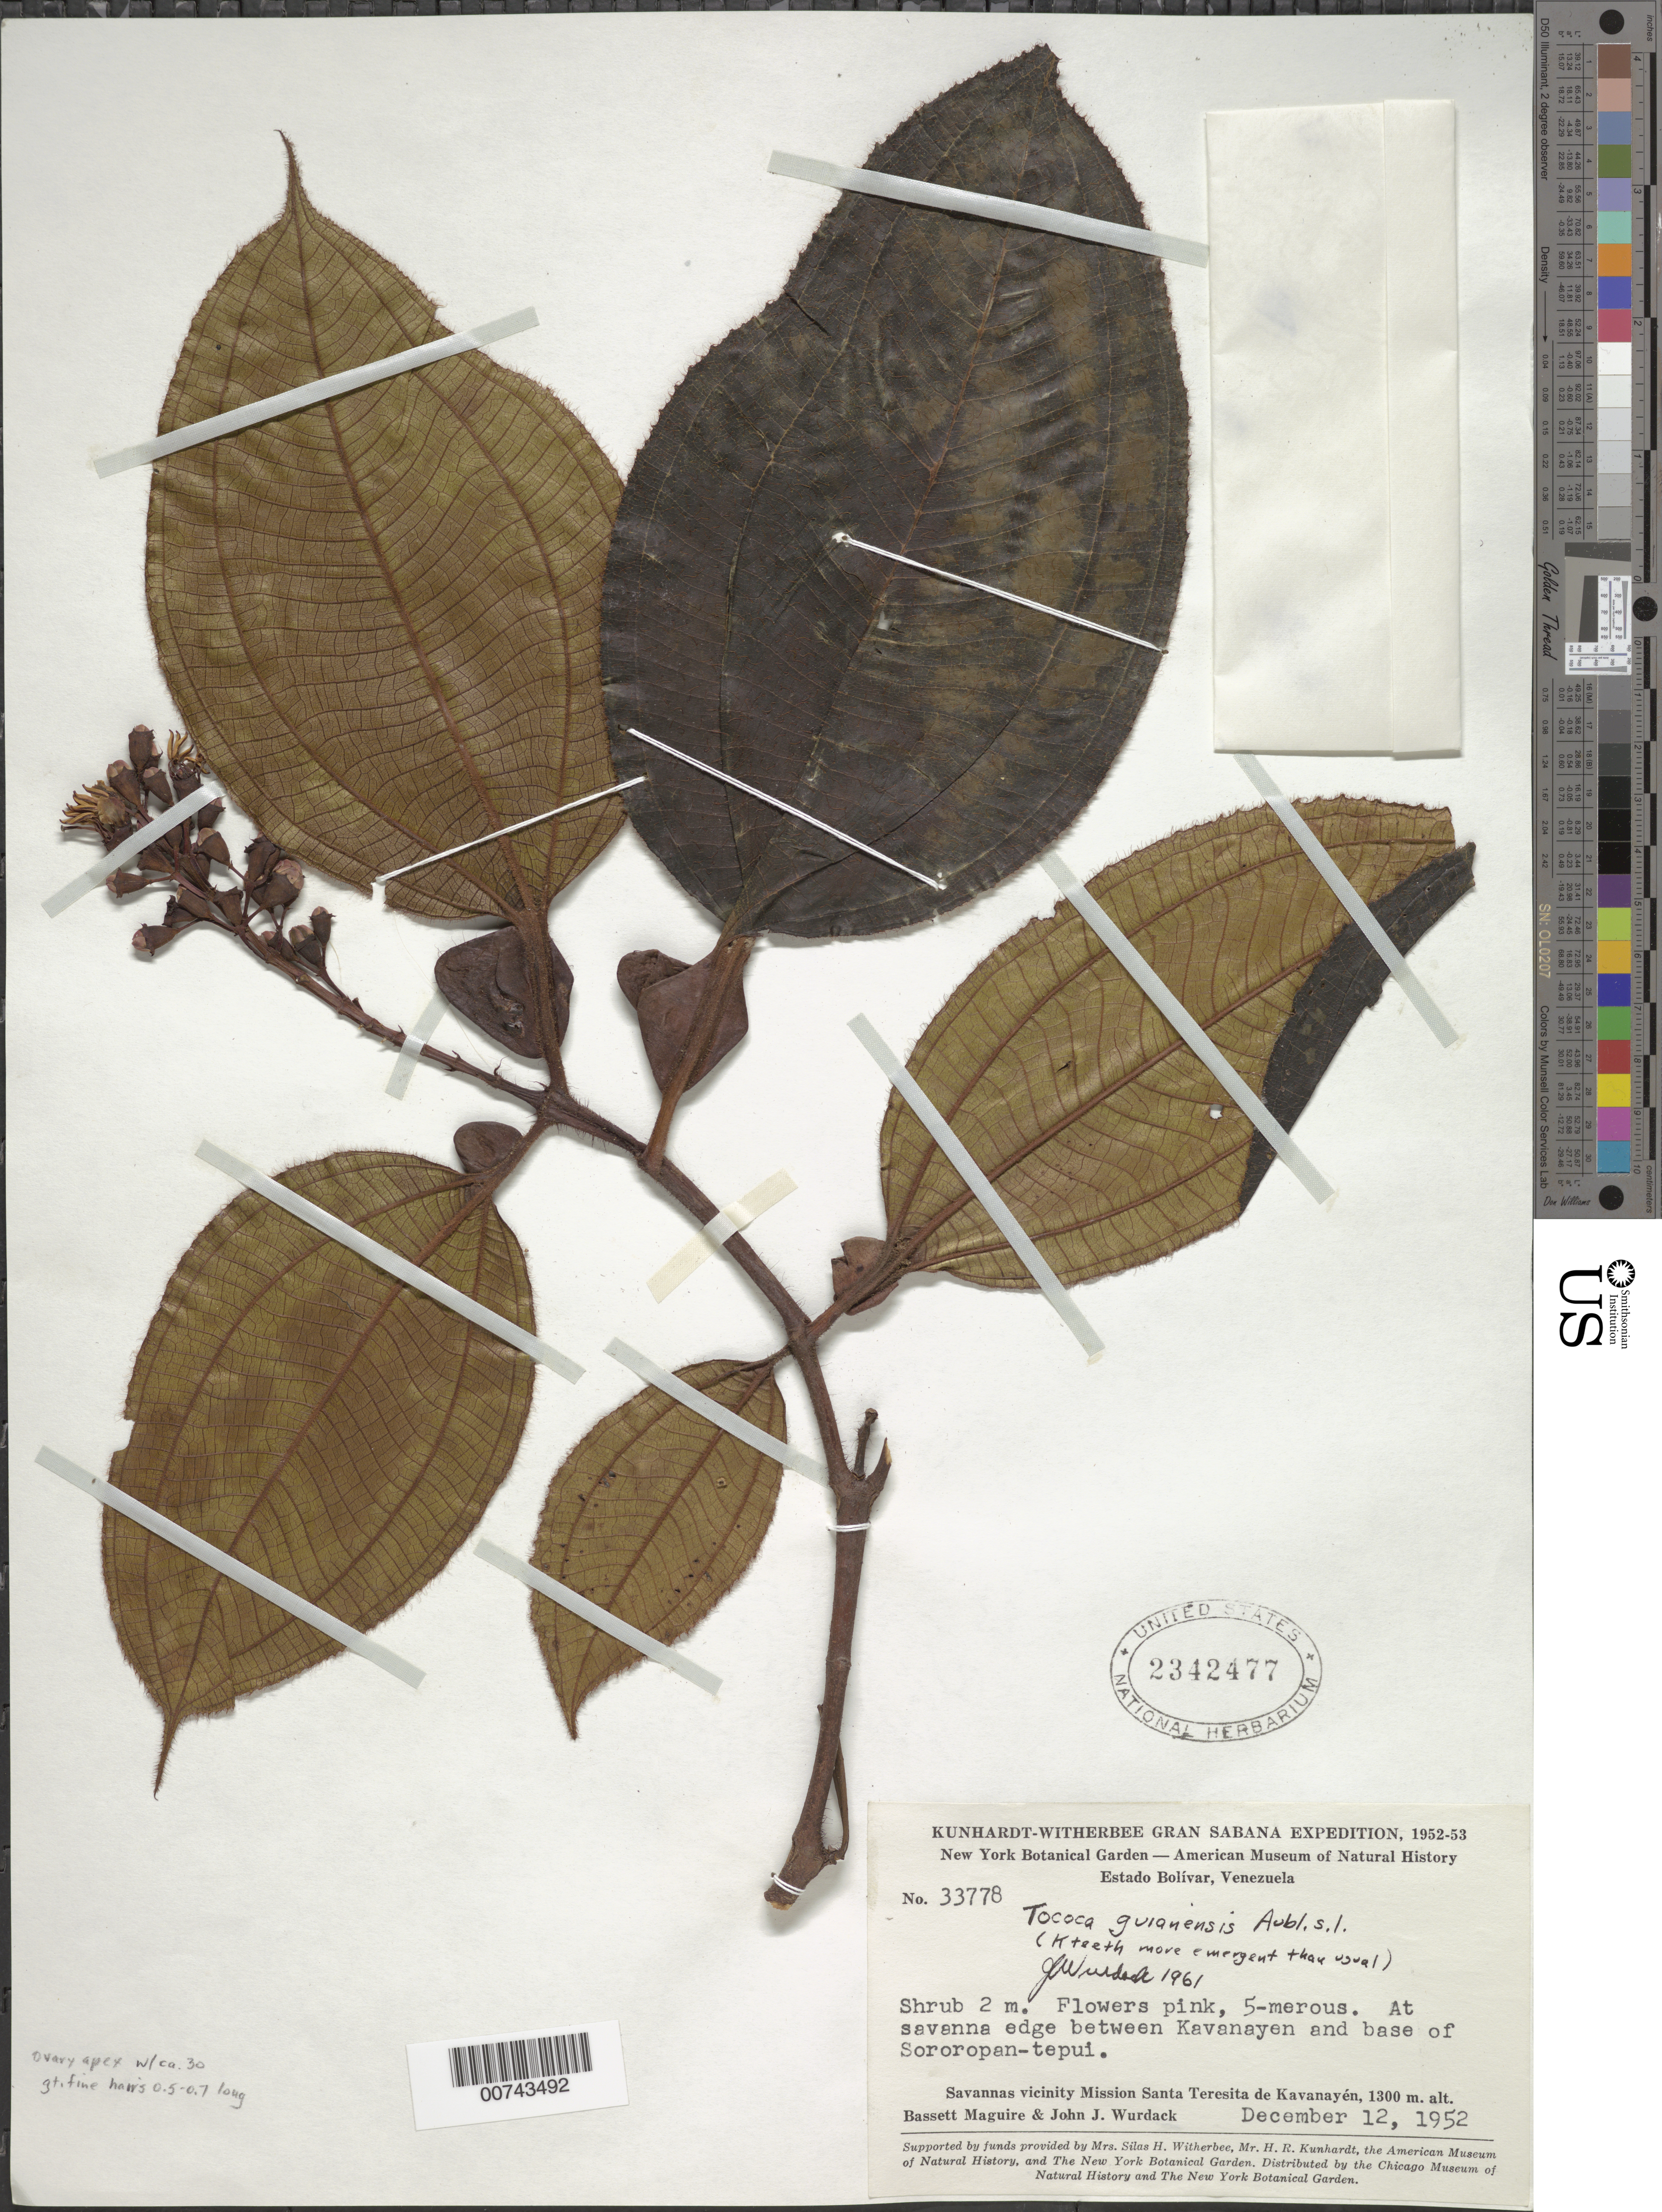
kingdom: Plantae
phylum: Tracheophyta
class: Magnoliopsida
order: Myrtales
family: Melastomataceae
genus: Tococa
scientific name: Tococa guianensis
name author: Aubl.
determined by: Wurdack, John J., (US), US (UNITED STATES)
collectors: B. Maguire & J. J. Wurdack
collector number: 33778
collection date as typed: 12-Dec-52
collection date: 1952-12-12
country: Venezuela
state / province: Bolívar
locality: Mission Santa Teresita de Kavanayén, between Kavanayén and base of Sororopán-tepuí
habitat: Savanna edge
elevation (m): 1300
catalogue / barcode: US 2342477